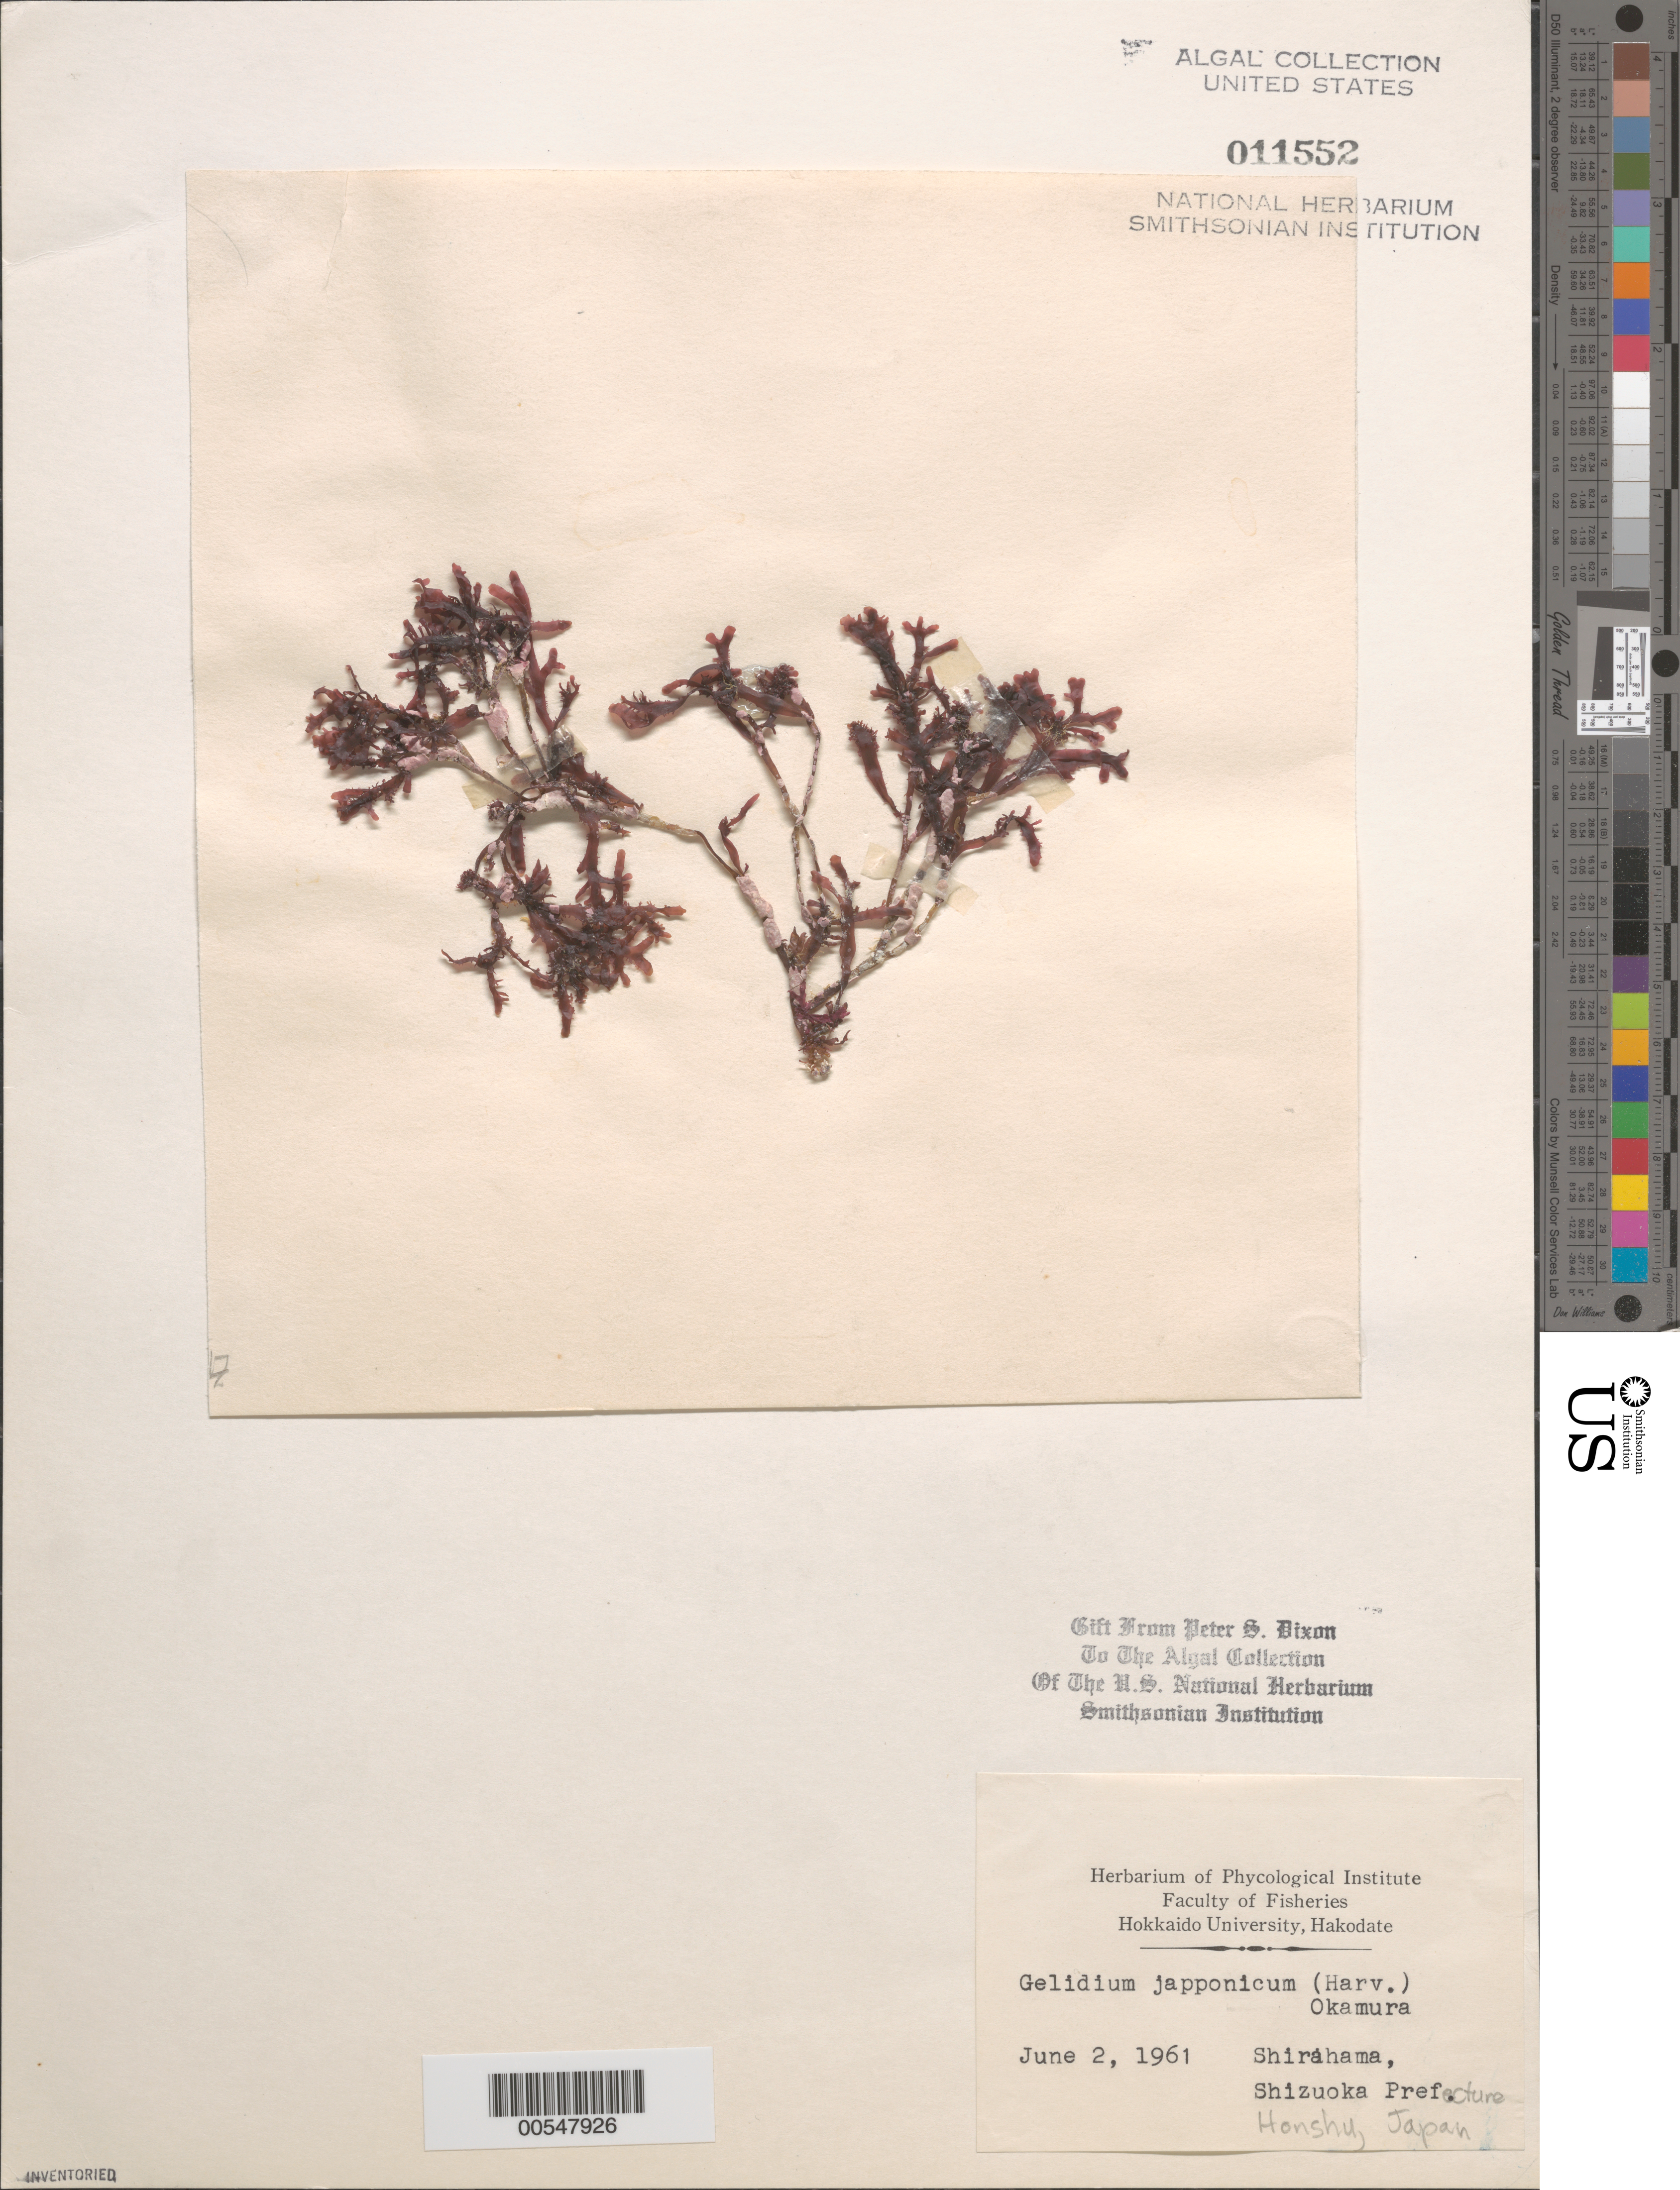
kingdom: Plantae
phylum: Rhodophyta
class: Florideophyceae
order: Gelidiales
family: Gelidiaceae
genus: Gelidium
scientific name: Gelidium japonicum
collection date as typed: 02 Jun 1961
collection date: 1961-06-02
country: Japan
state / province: Sizuoka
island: Honshu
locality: Shirahama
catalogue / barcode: US 11552